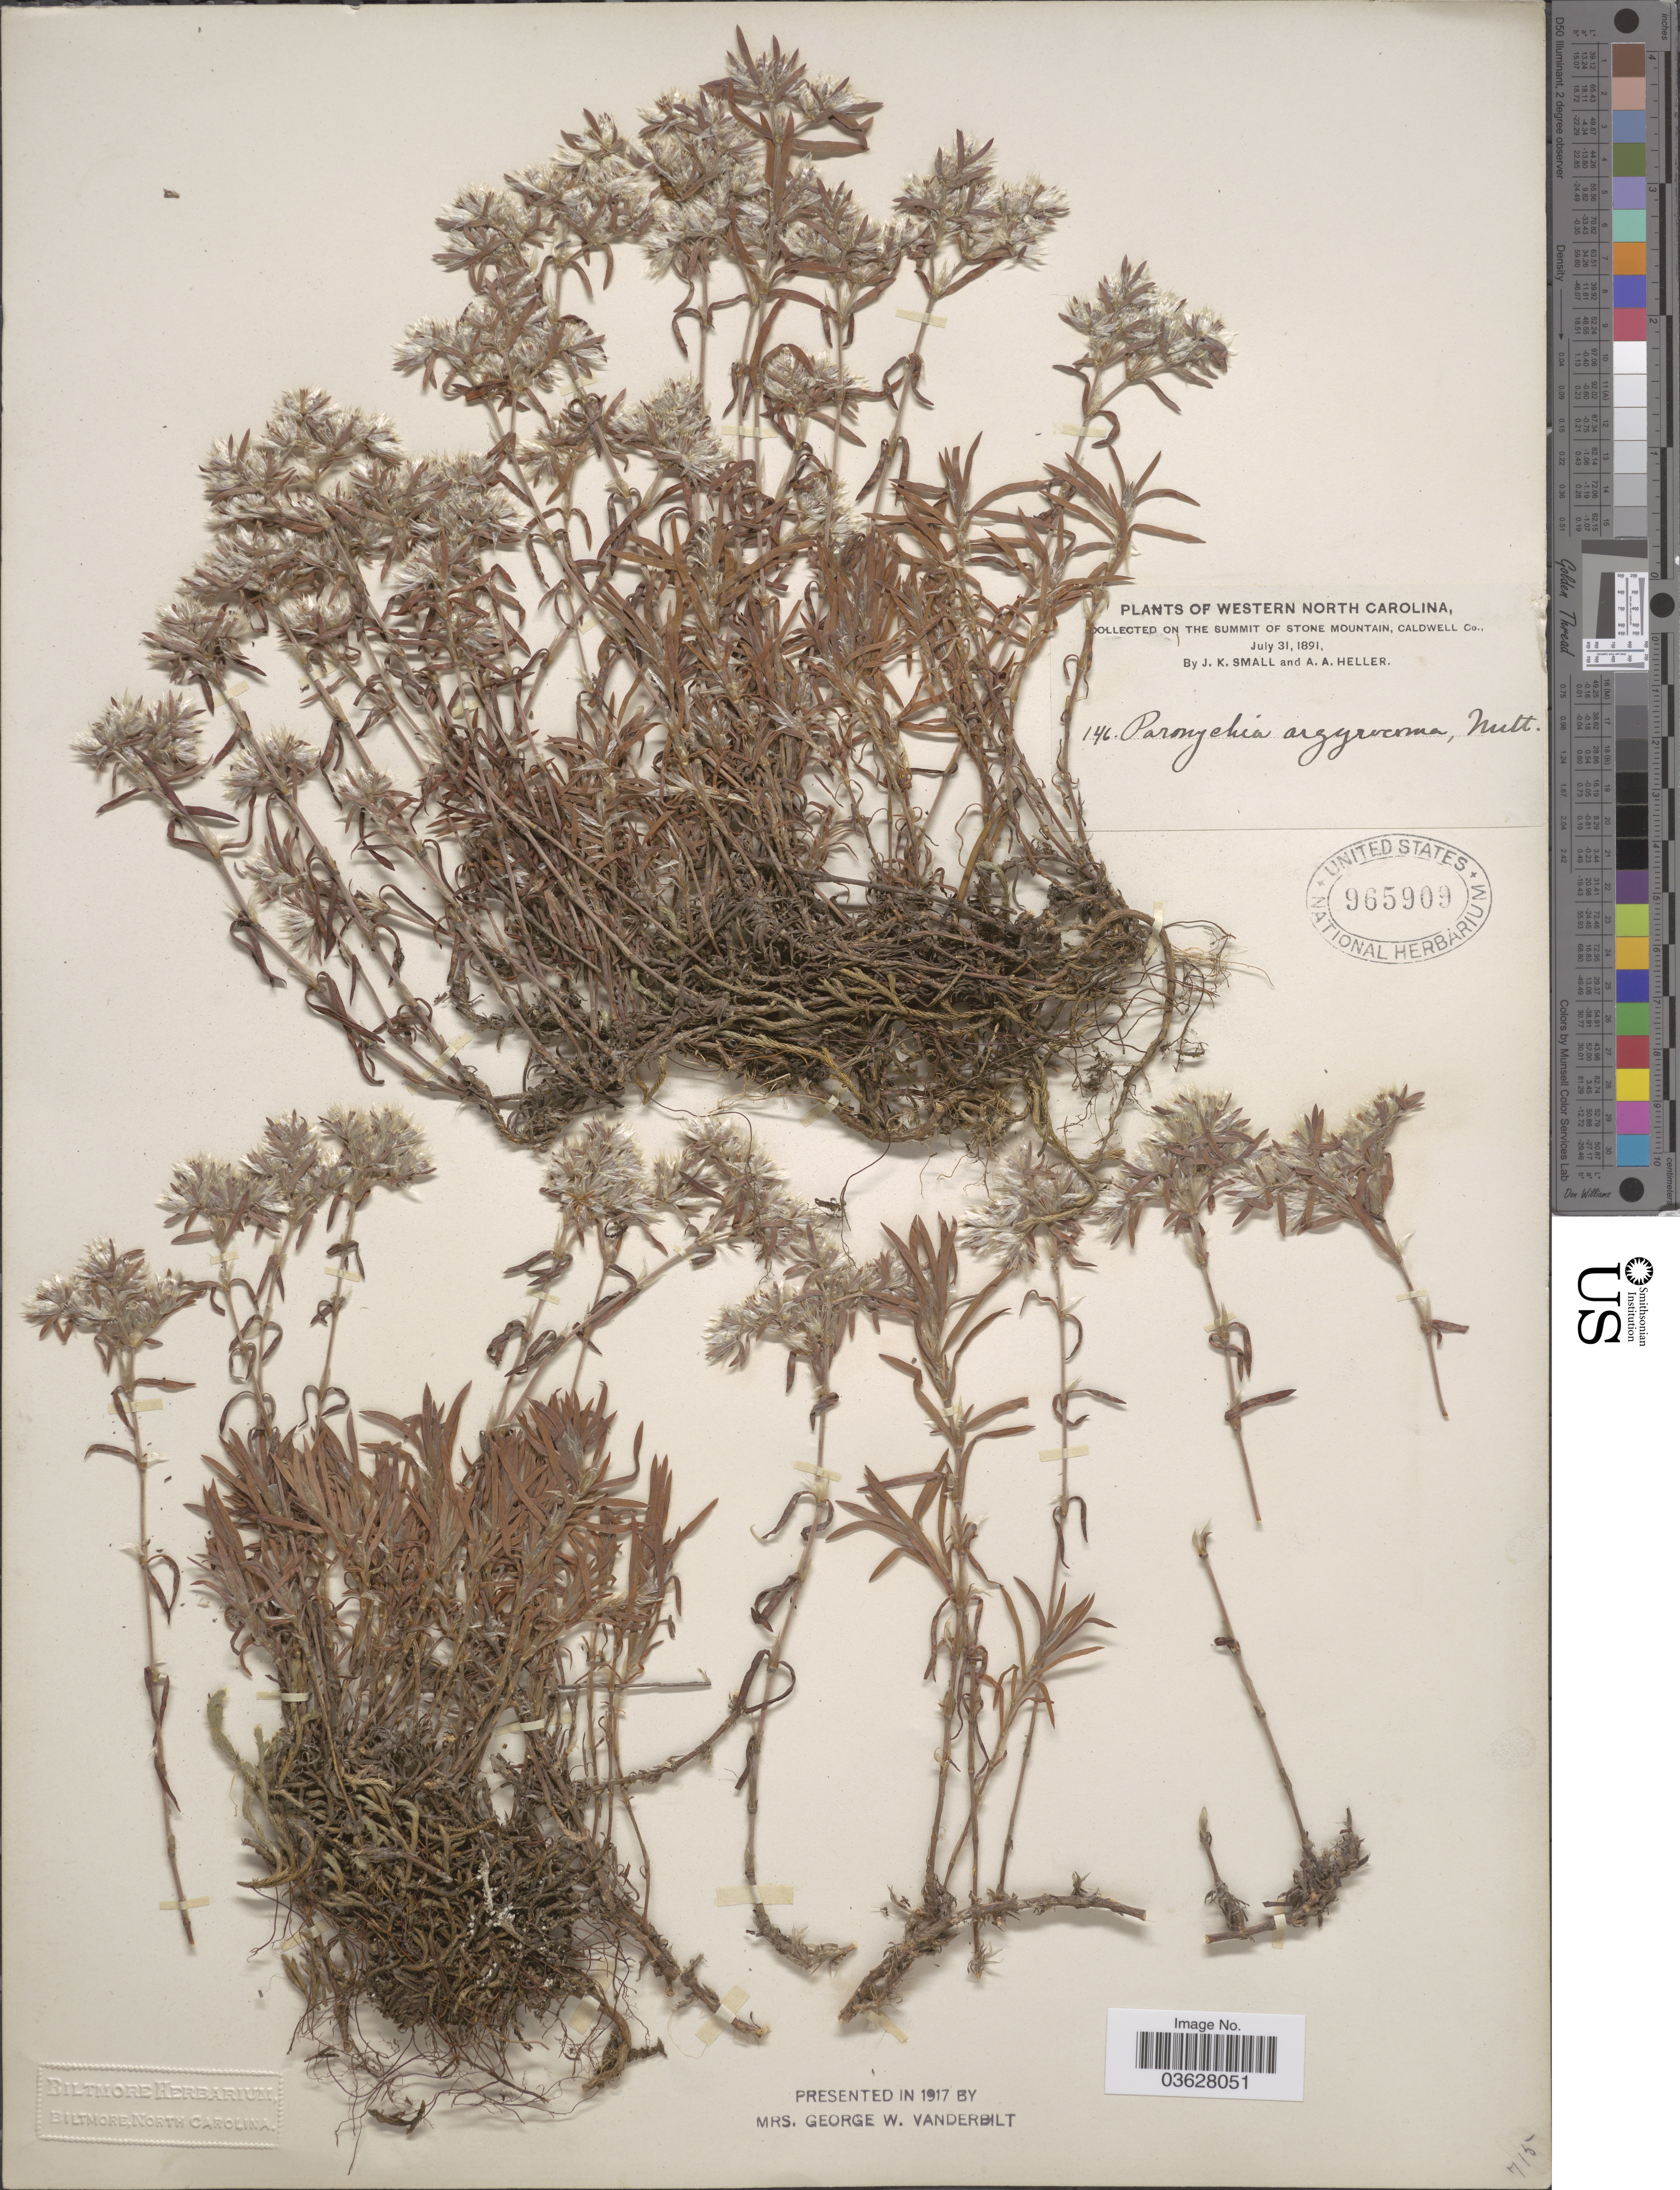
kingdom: Plantae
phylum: Tracheophyta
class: Magnoliopsida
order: Caryophyllales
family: Caryophyllaceae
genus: Paronychia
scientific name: Paronychia argyrocoma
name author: (Michx.) Nutt.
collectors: J. K. Small & A. A. Heller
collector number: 146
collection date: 1891-07-31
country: United States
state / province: North Carolina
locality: Western North Carolina. On the summit of Stone Mountain, Caldwell Co.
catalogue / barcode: US 965909